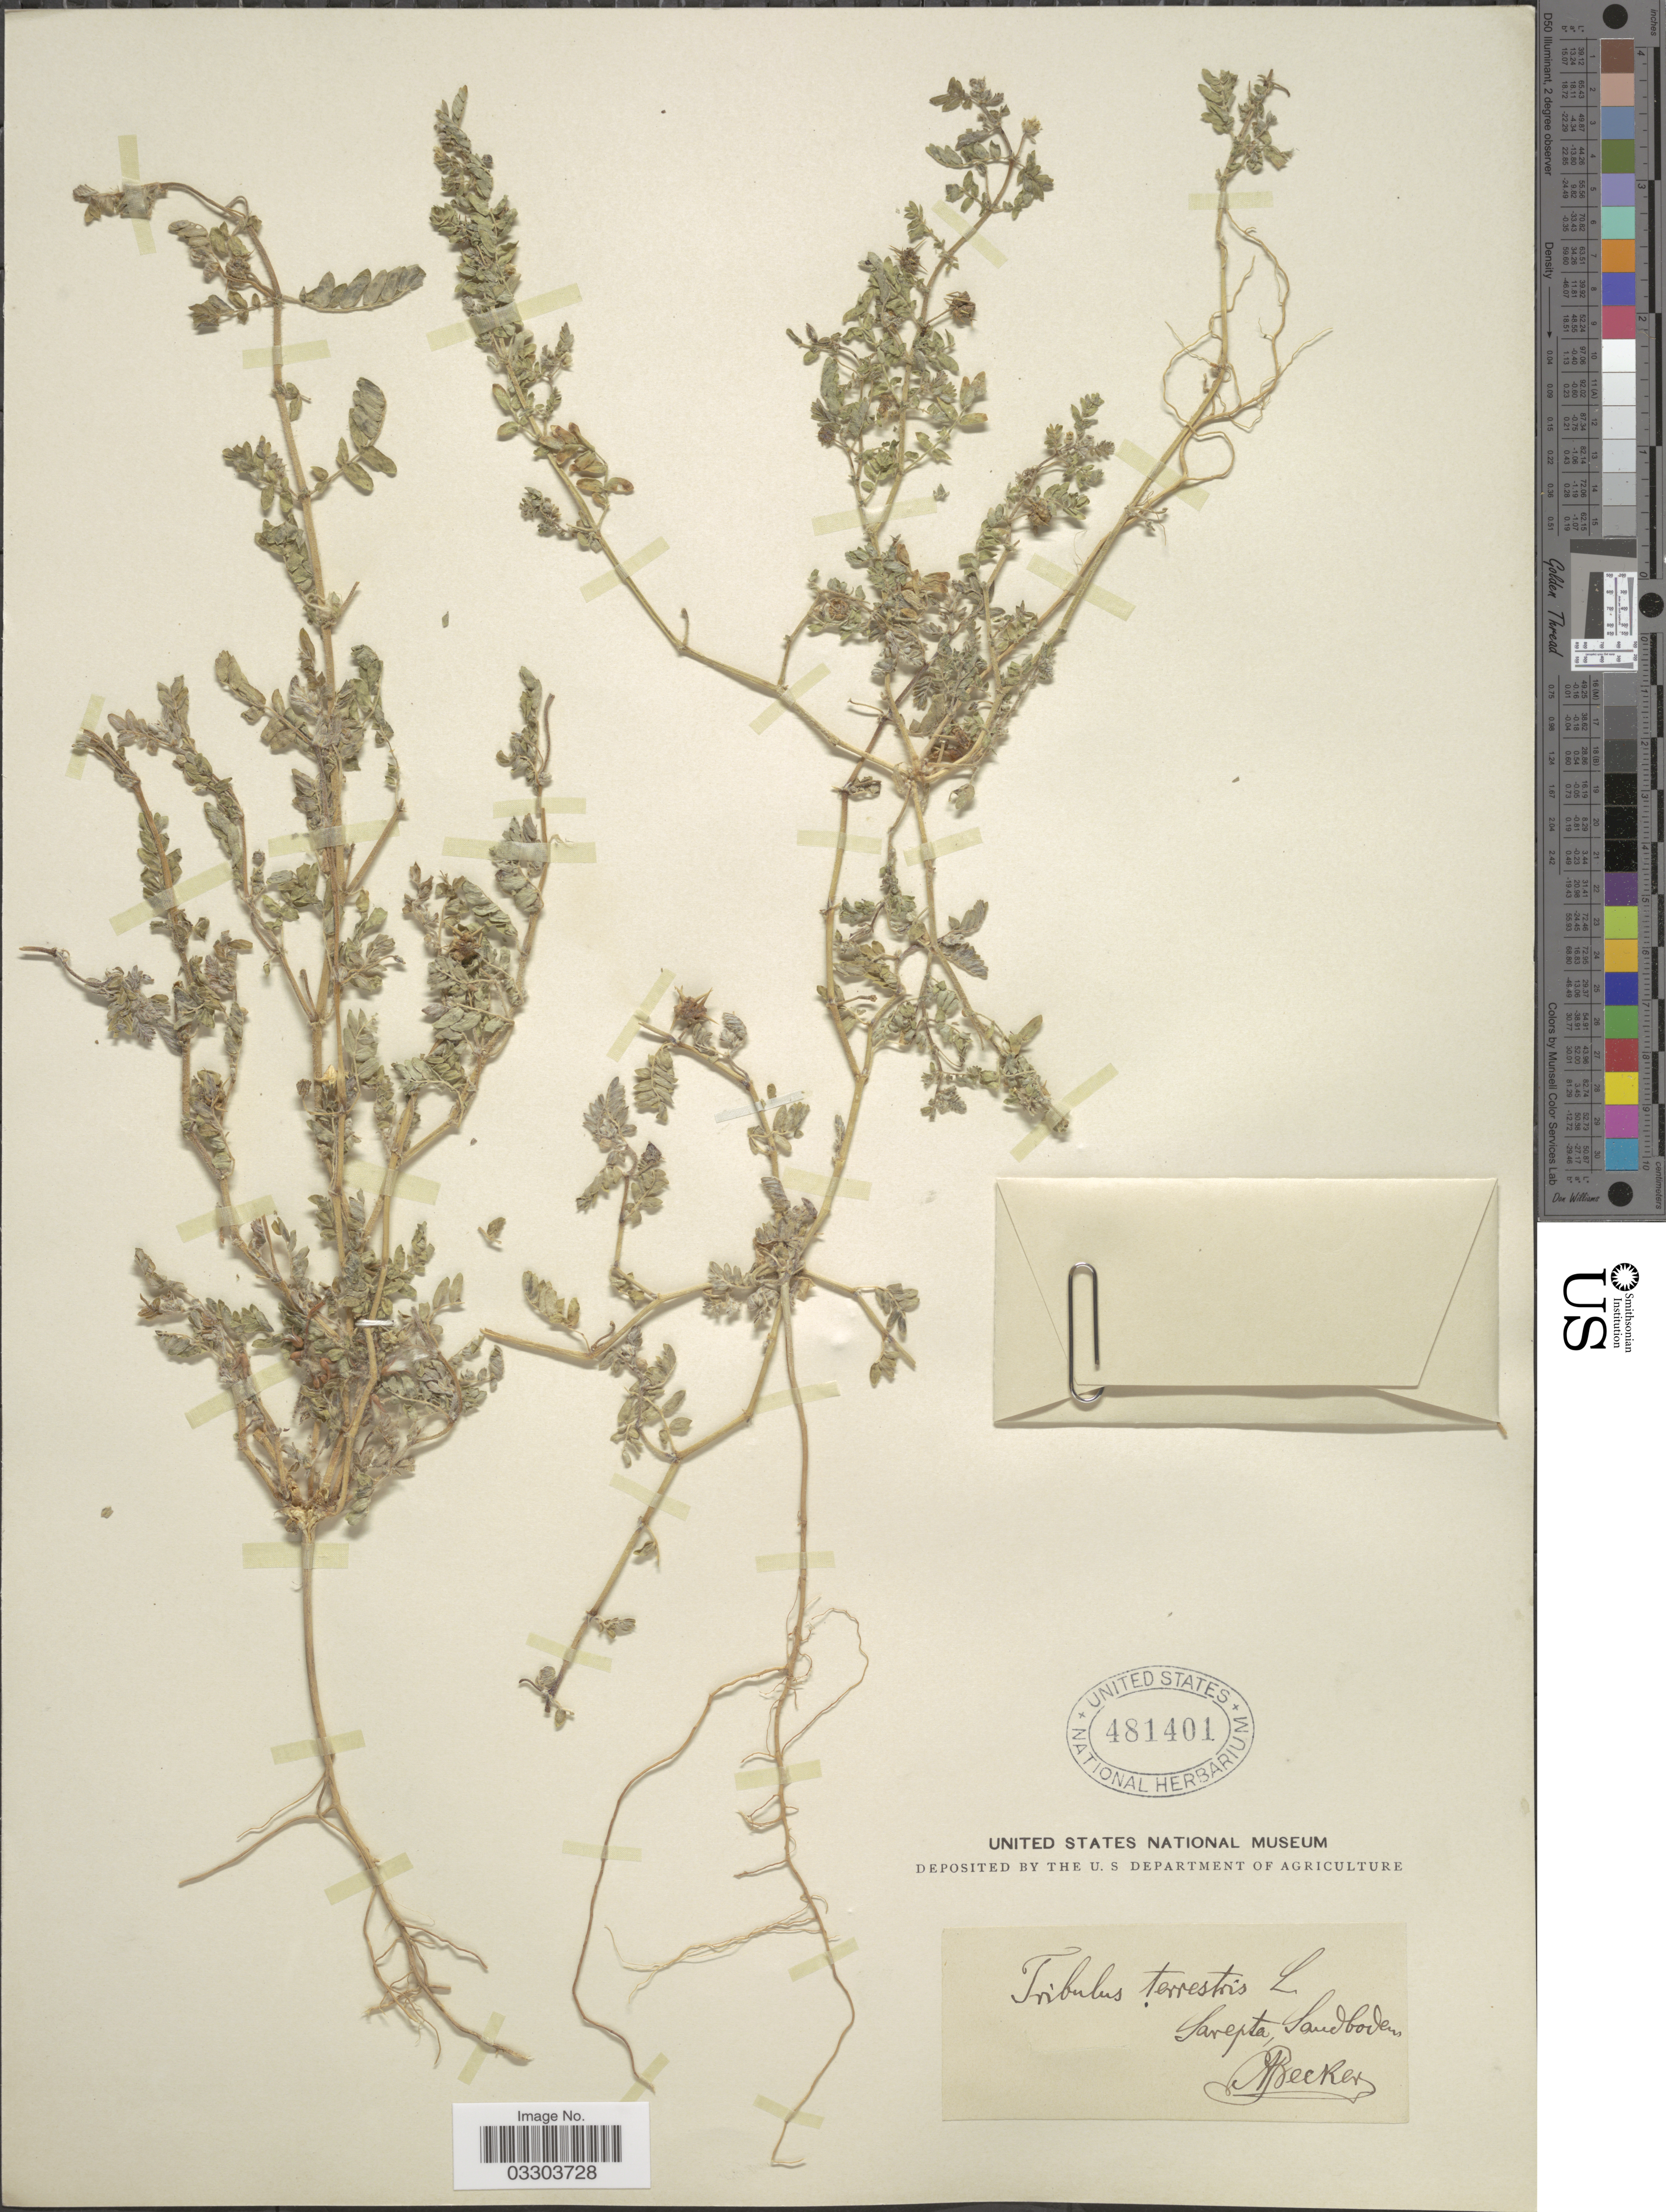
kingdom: Plantae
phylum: Tracheophyta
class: Magnoliopsida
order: Zygophyllales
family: Zygophyllaceae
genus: Tribulus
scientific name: Tribulus terrestris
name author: L.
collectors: A. Becker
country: Russian Federation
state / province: Volgograd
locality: Sarepta.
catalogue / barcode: US 481401